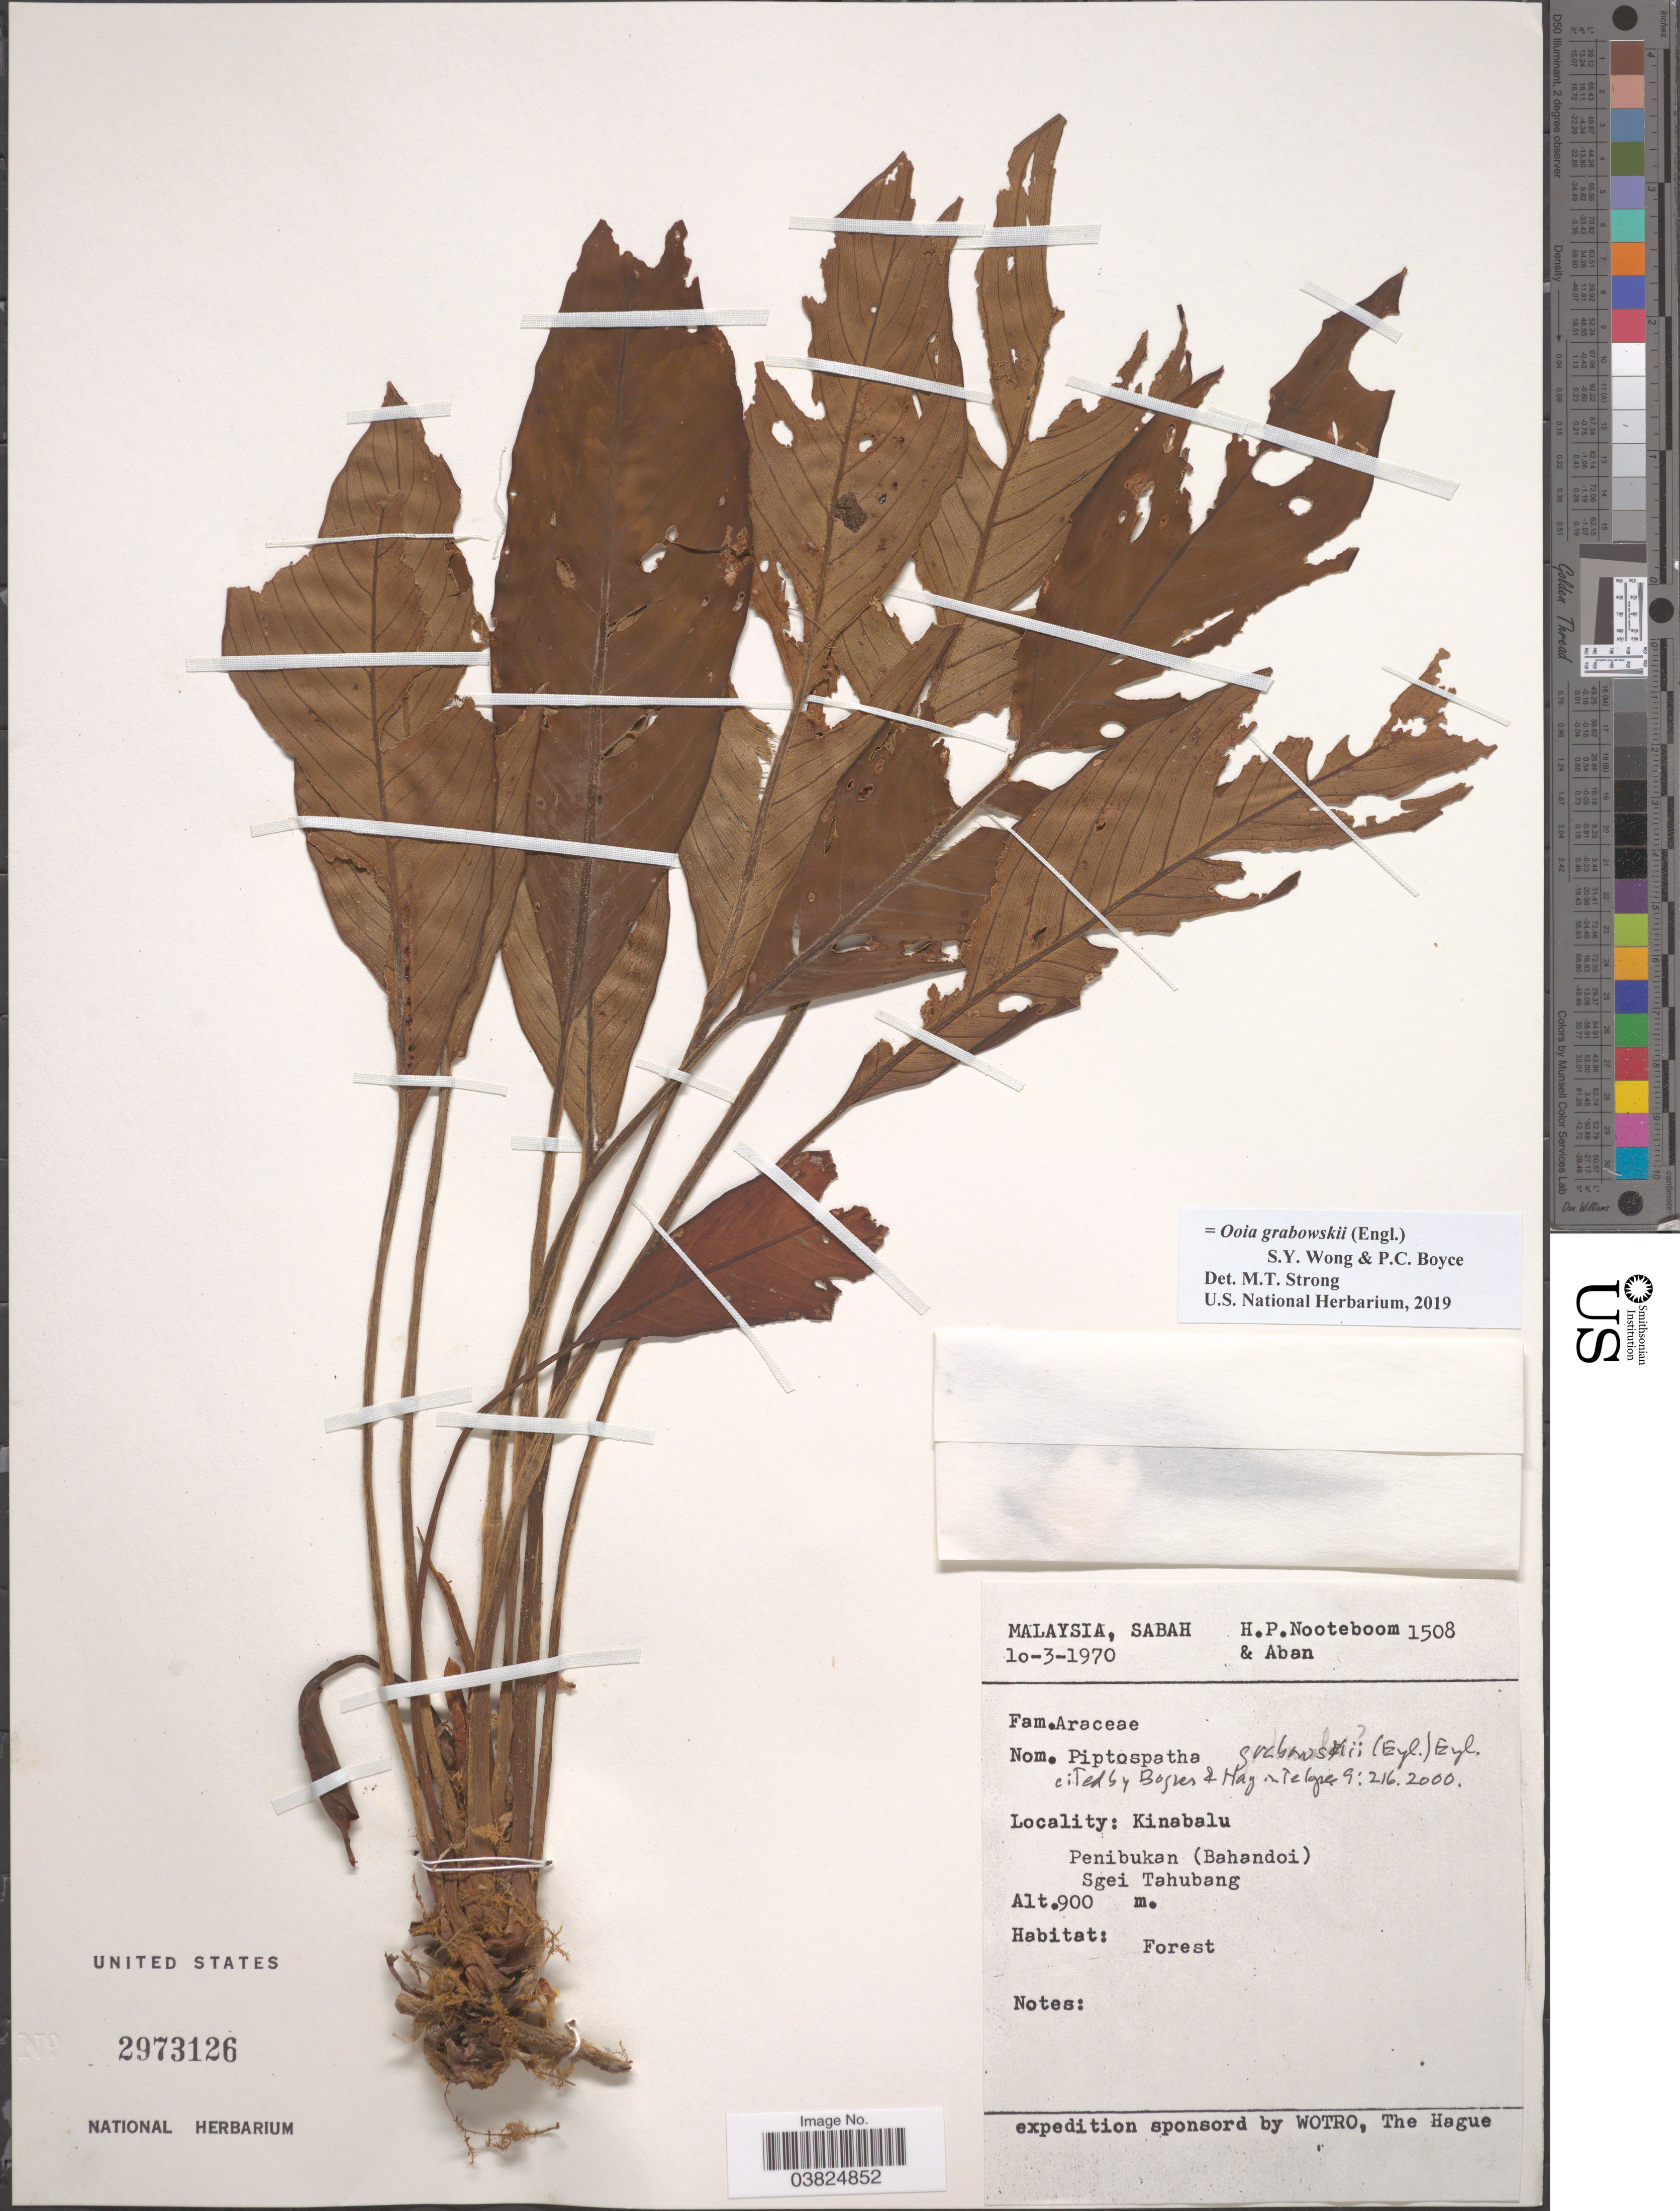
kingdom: Plantae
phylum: Tracheophyta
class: Liliopsida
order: Alismatales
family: Araceae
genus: Ooia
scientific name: Ooia grabowskii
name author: (Engl.) S.Y. Wong & P.C. Boyce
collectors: H. P. Nooteboom & -- Aban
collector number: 1508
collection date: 1970-03-10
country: Malaysia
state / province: Sabah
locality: Kinabalu. Penibukan (Bahandoi). Sgei Tahubang.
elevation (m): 900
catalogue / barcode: US 2973126